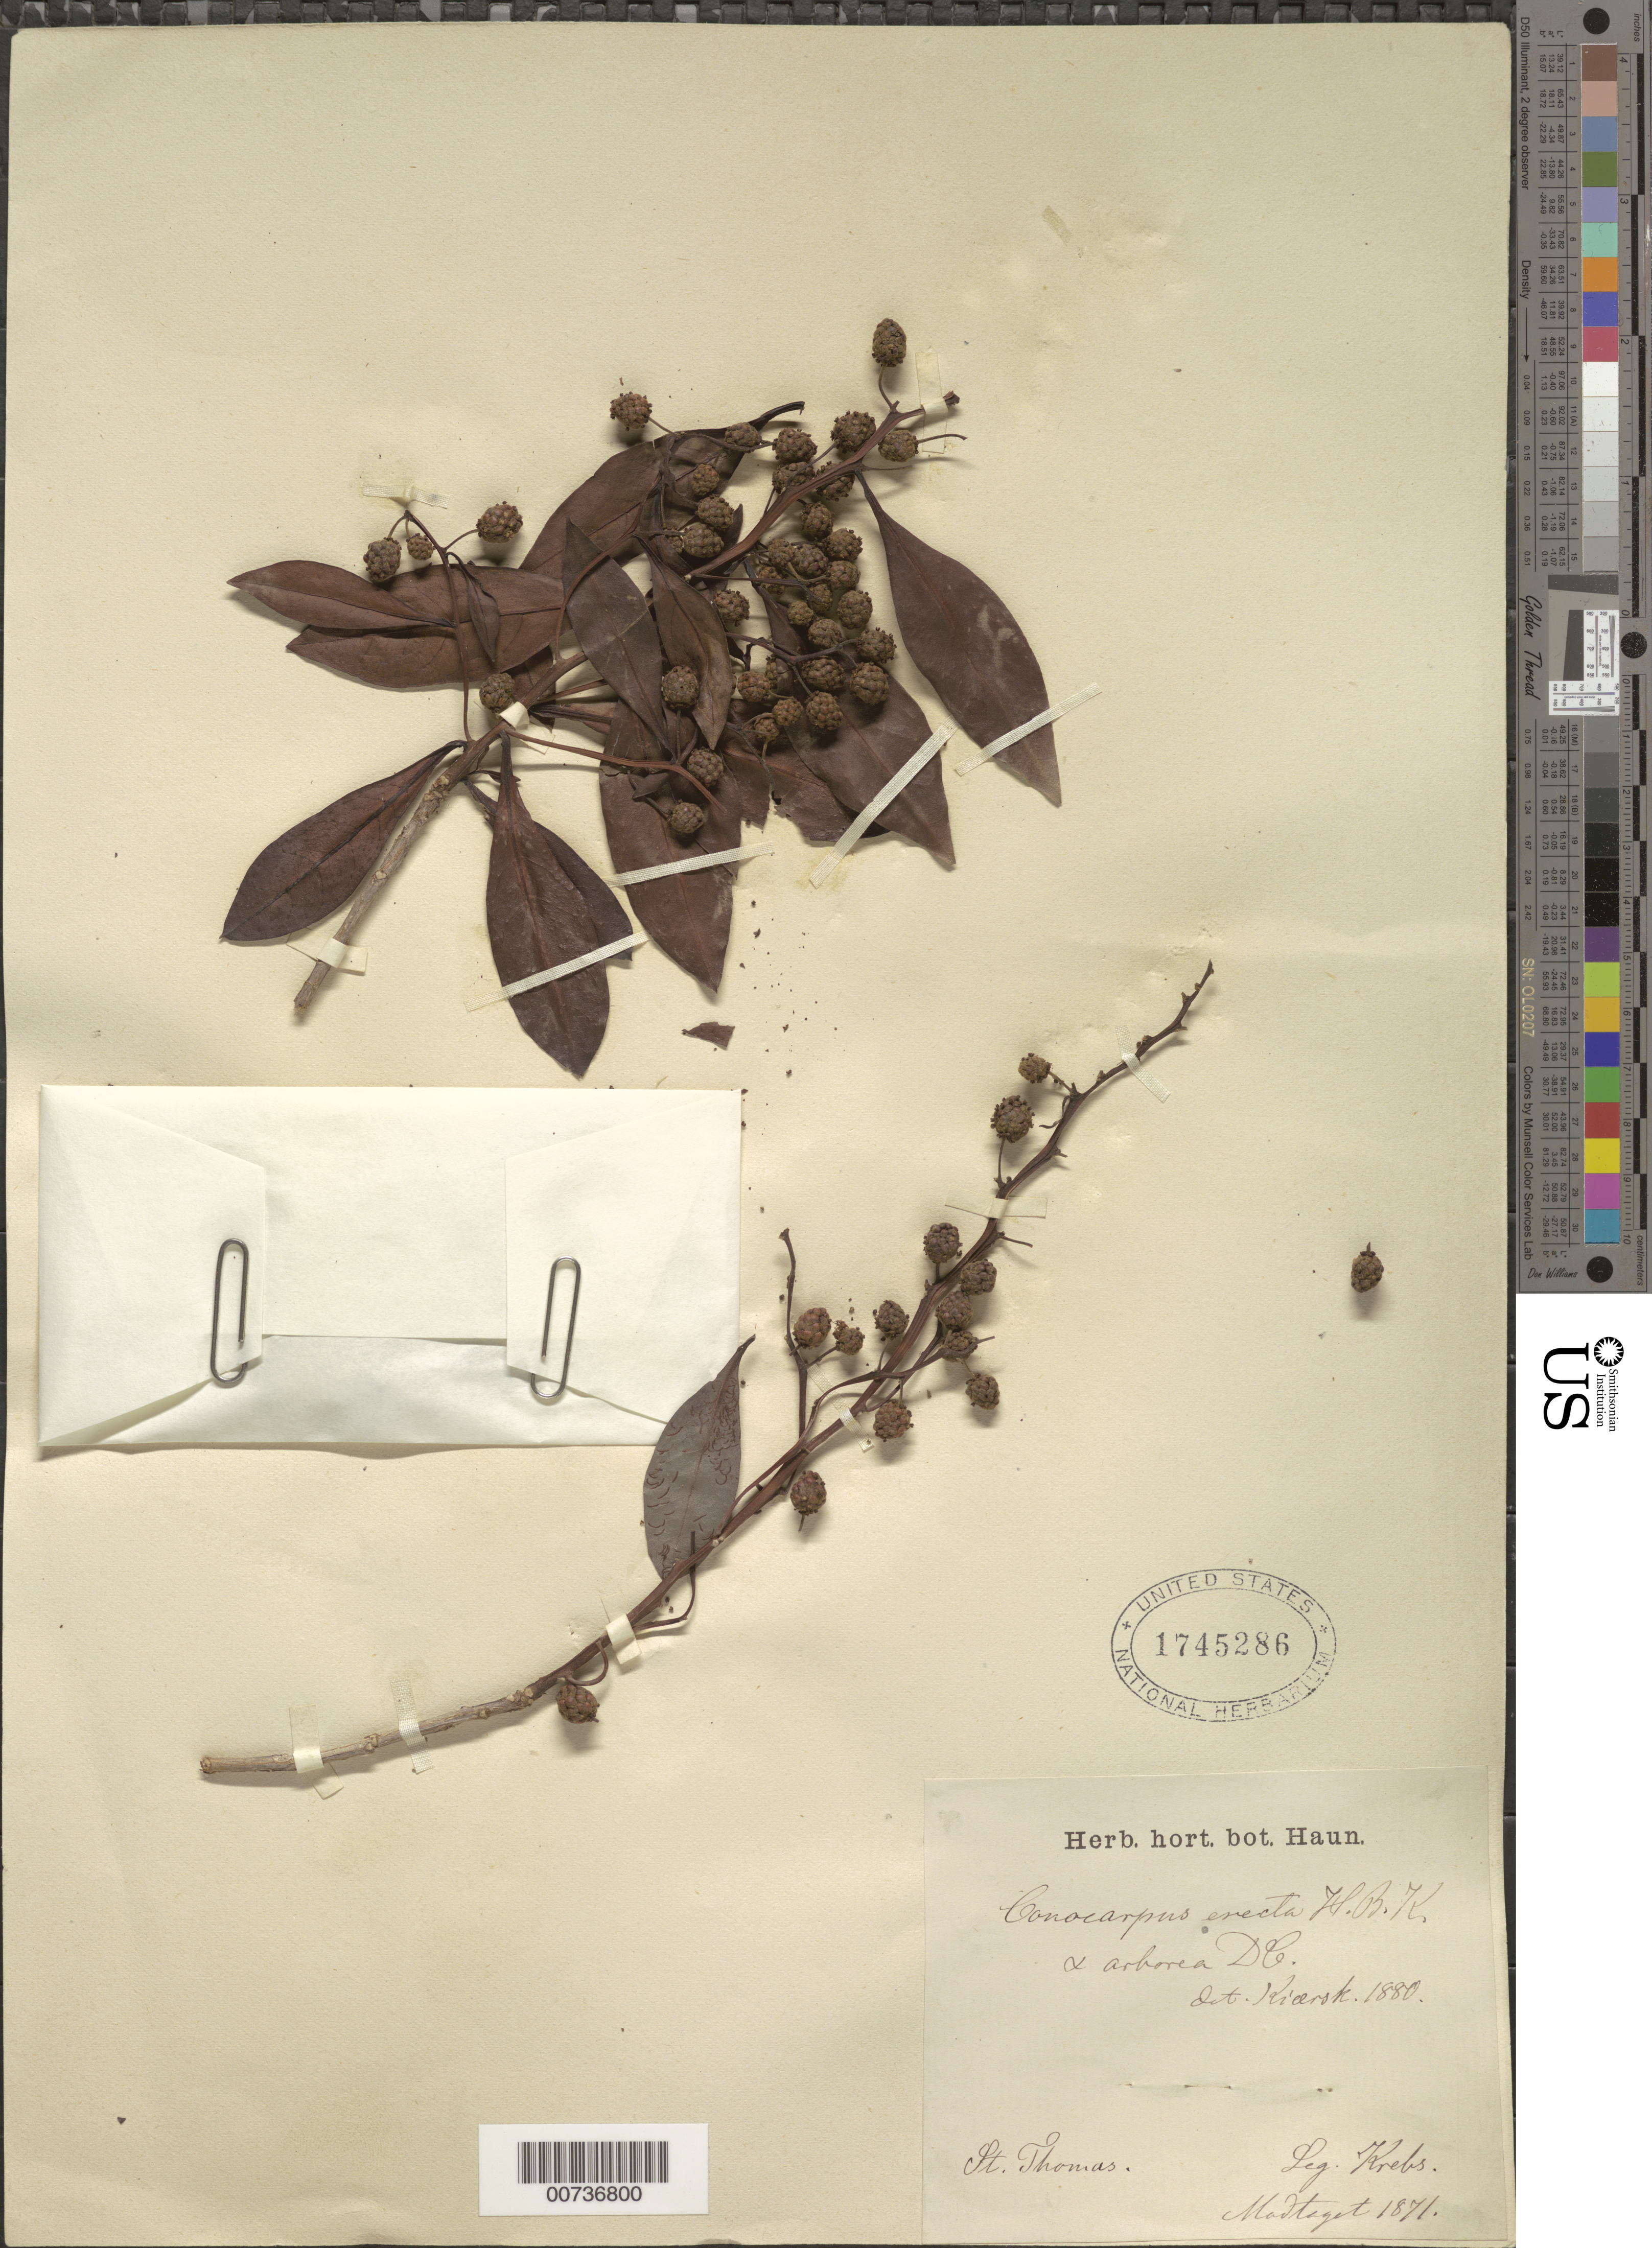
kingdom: Plantae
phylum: Tracheophyta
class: Magnoliopsida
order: Myrtales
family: Combretaceae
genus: Conocarpus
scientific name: Conocarpus erectus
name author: L.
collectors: -. Krebs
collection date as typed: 1871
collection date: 1871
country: U.S. Virgin Islands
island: St. Thomas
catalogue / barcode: US 1745286